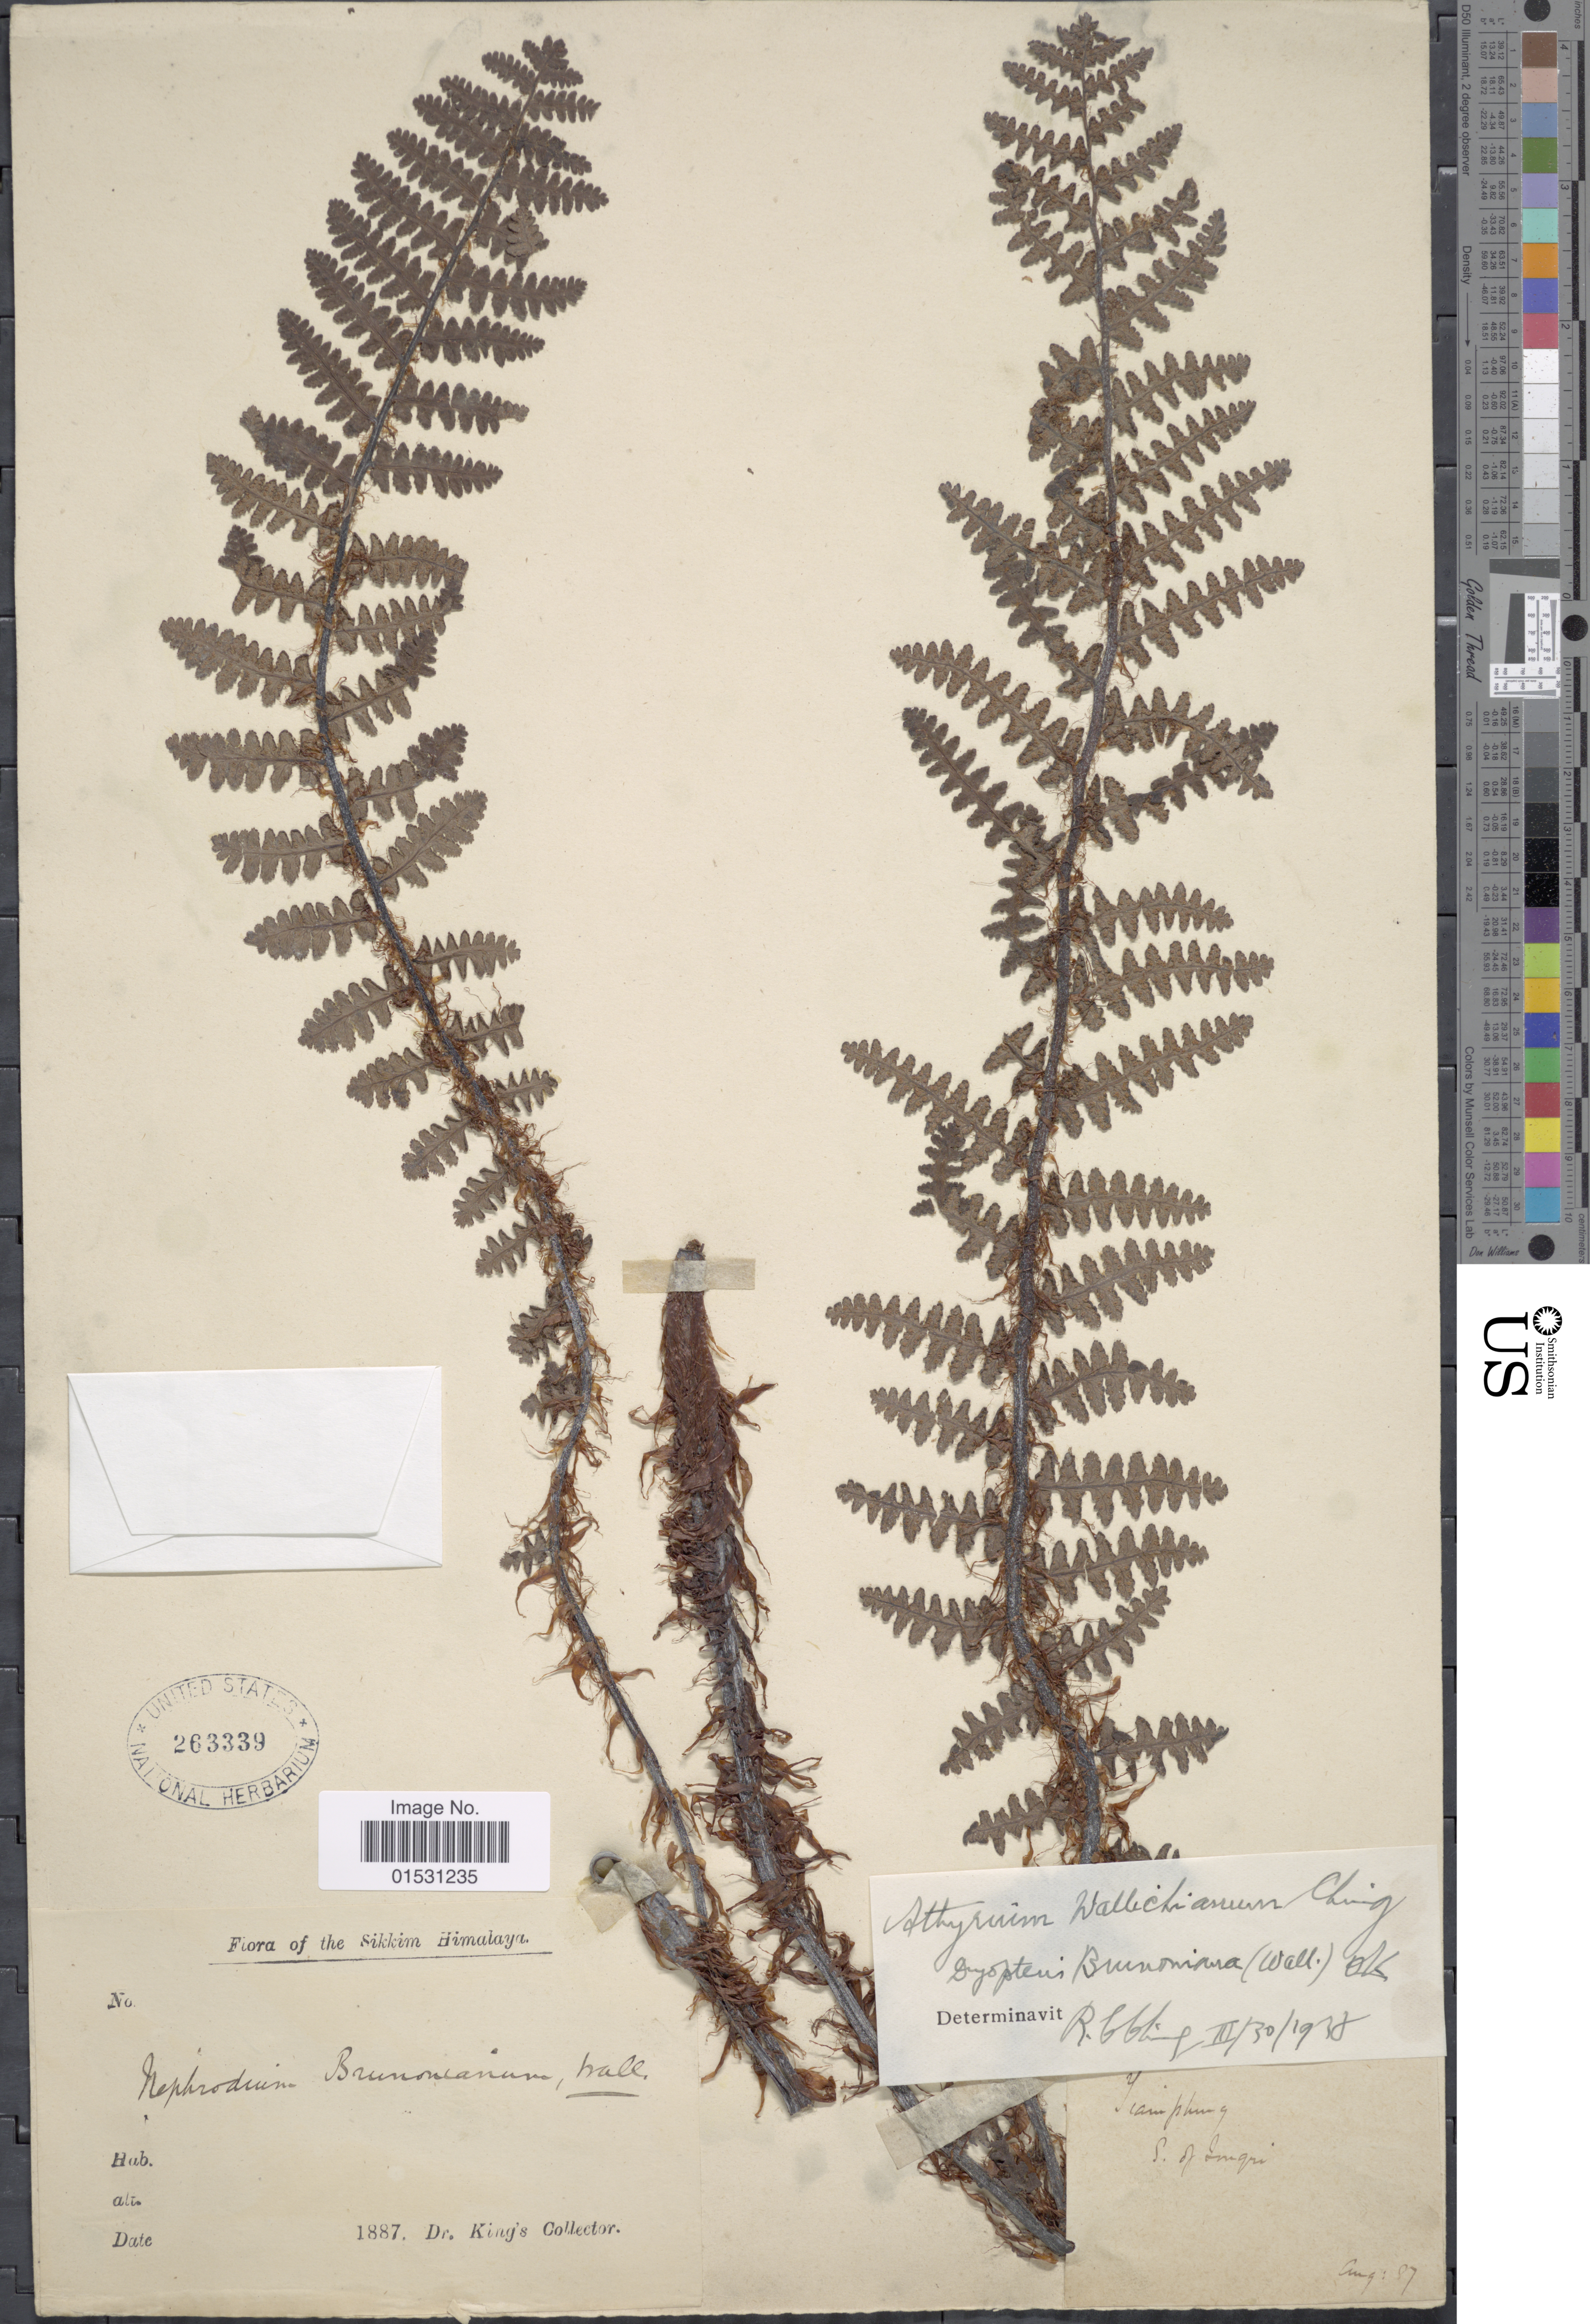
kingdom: Plantae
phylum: Tracheophyta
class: Polypodiopsida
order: Polypodiales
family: Athyriaceae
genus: Athyrium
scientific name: Athyrium wallickianum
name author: Ching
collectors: Dr. King's collector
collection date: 1887-08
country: India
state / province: Sikkim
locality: Sikkim Himalaya.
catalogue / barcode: US 263339